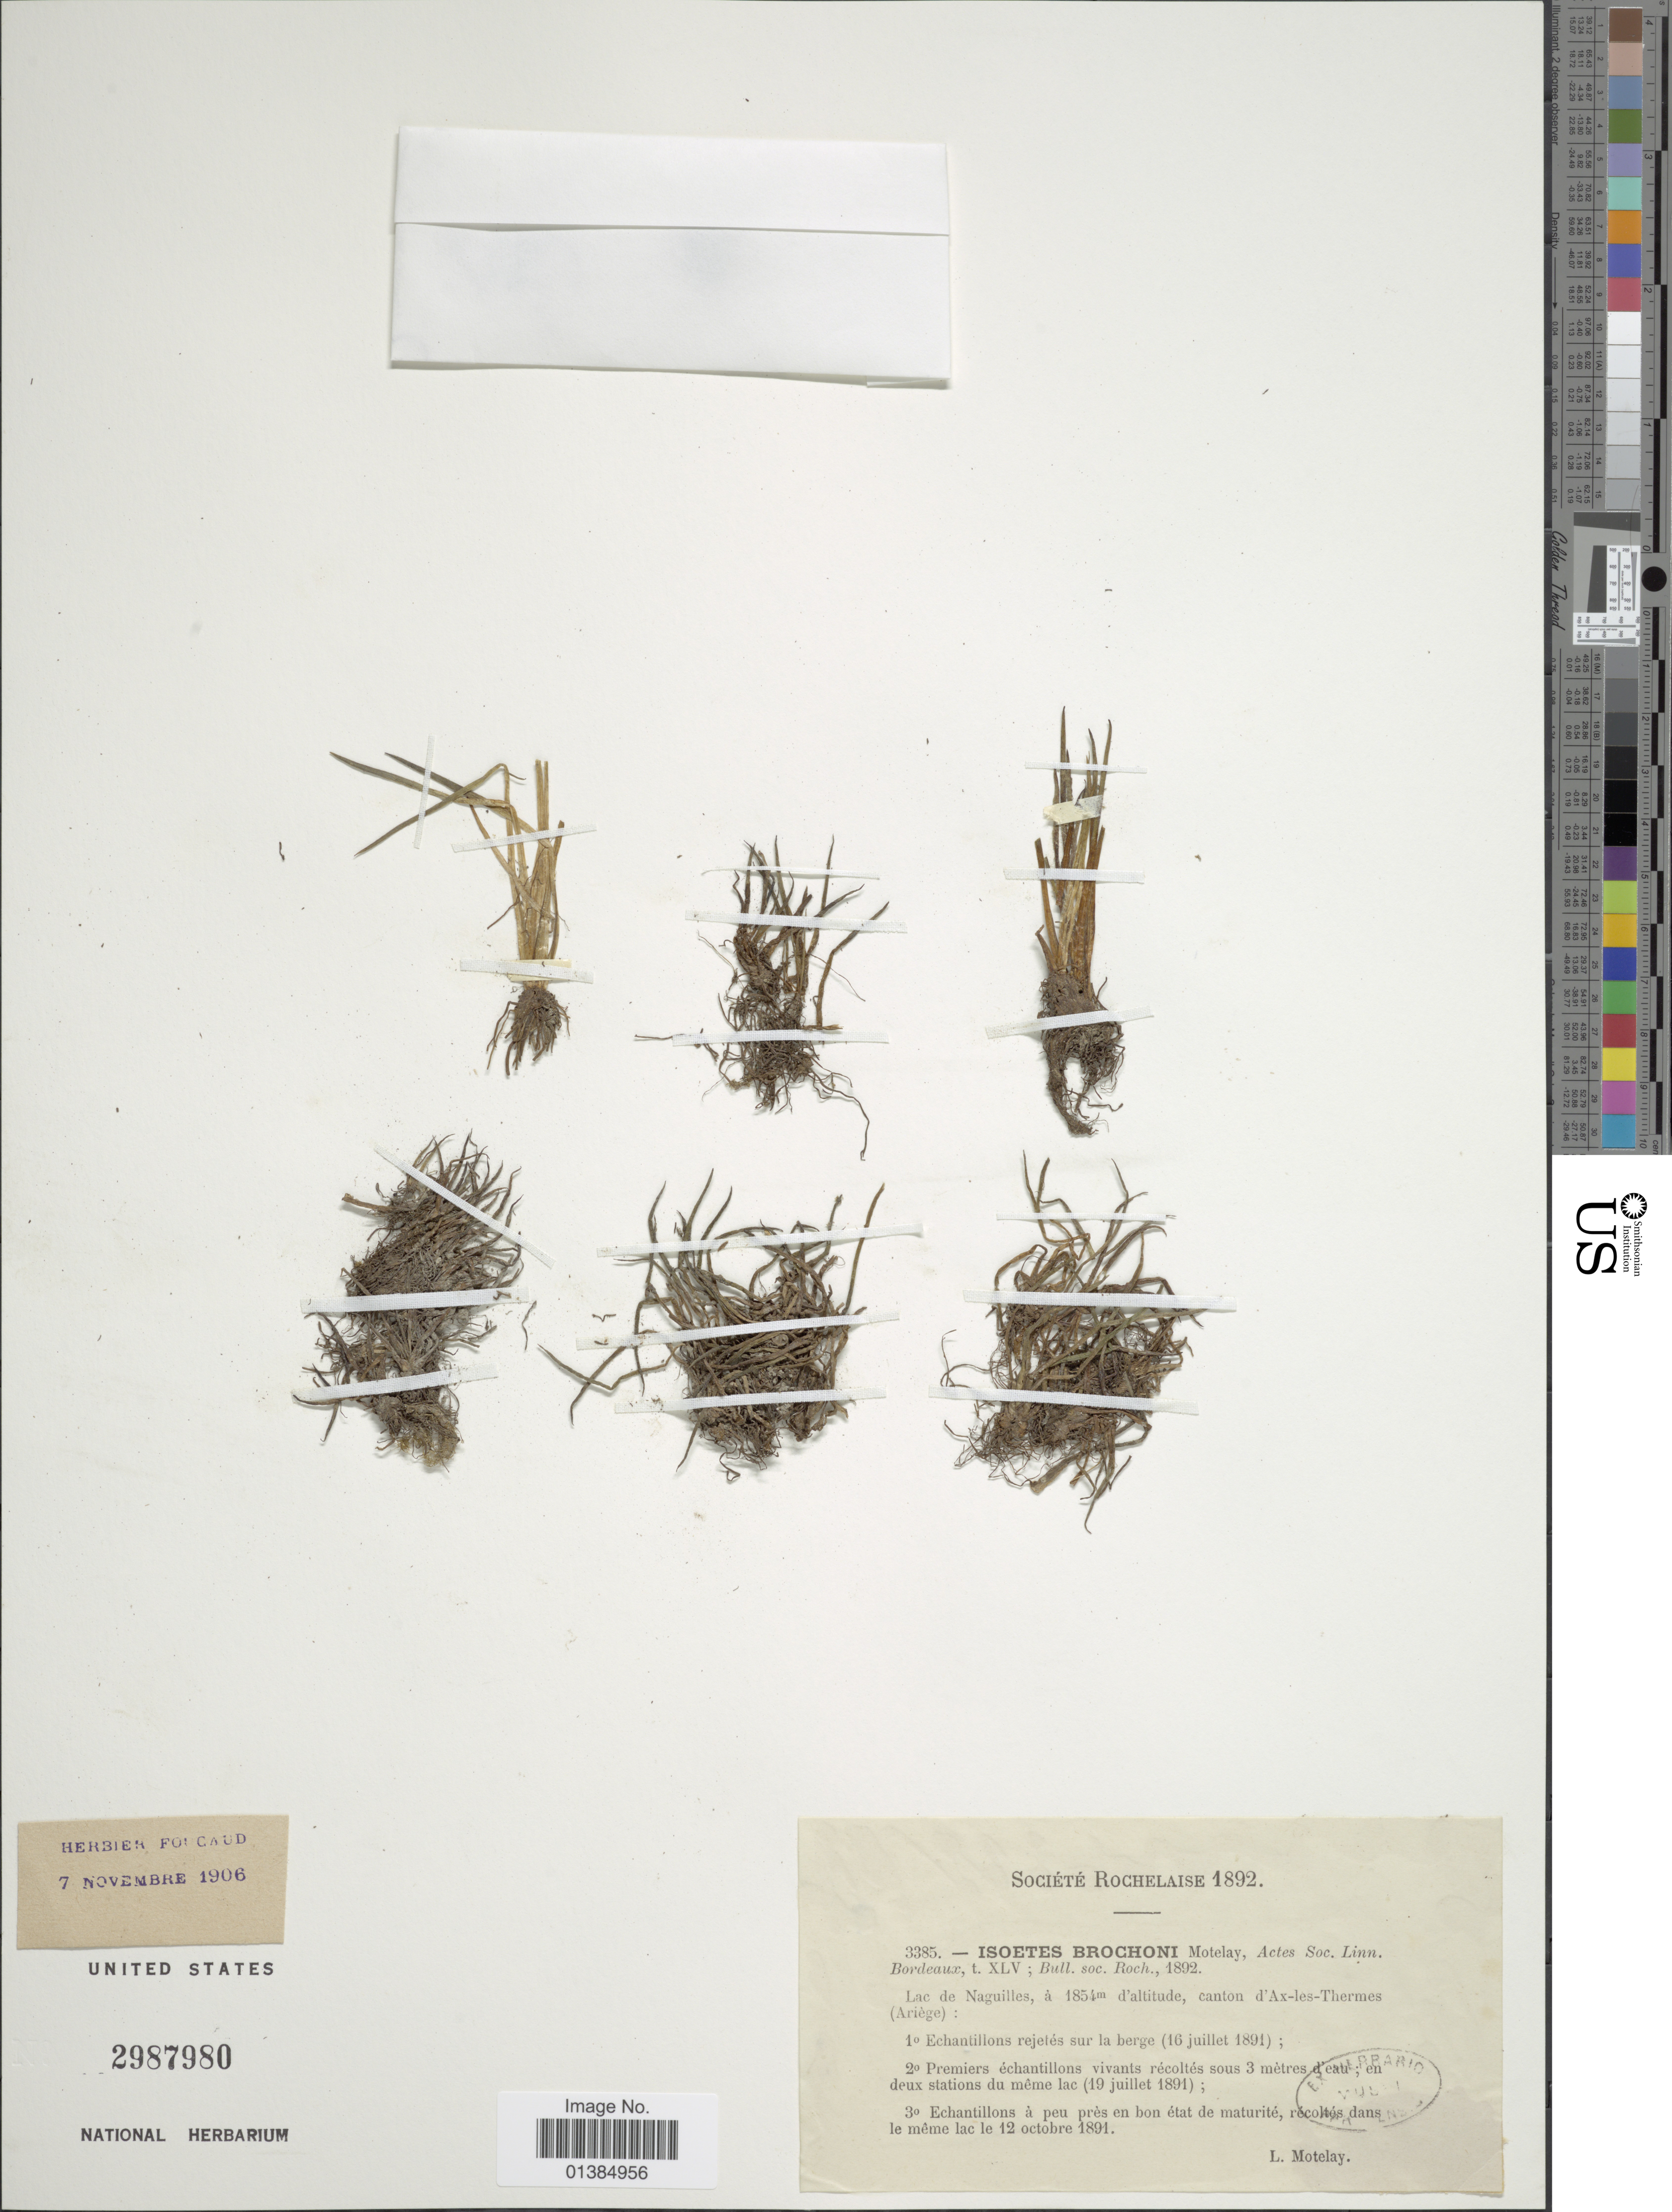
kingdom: Plantae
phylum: Tracheophyta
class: Lycopodiopsida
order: Isoetales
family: Isoetaceae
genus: Isoetes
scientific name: Isoetes brochonii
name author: Motelay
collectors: L. Motelay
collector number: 3385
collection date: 1891-10-12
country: France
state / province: Occitanie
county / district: Ariège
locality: Lac de Naguilles, canton d'Ax-les-Thermes (Ariège).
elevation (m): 1854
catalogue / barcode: US 2987980